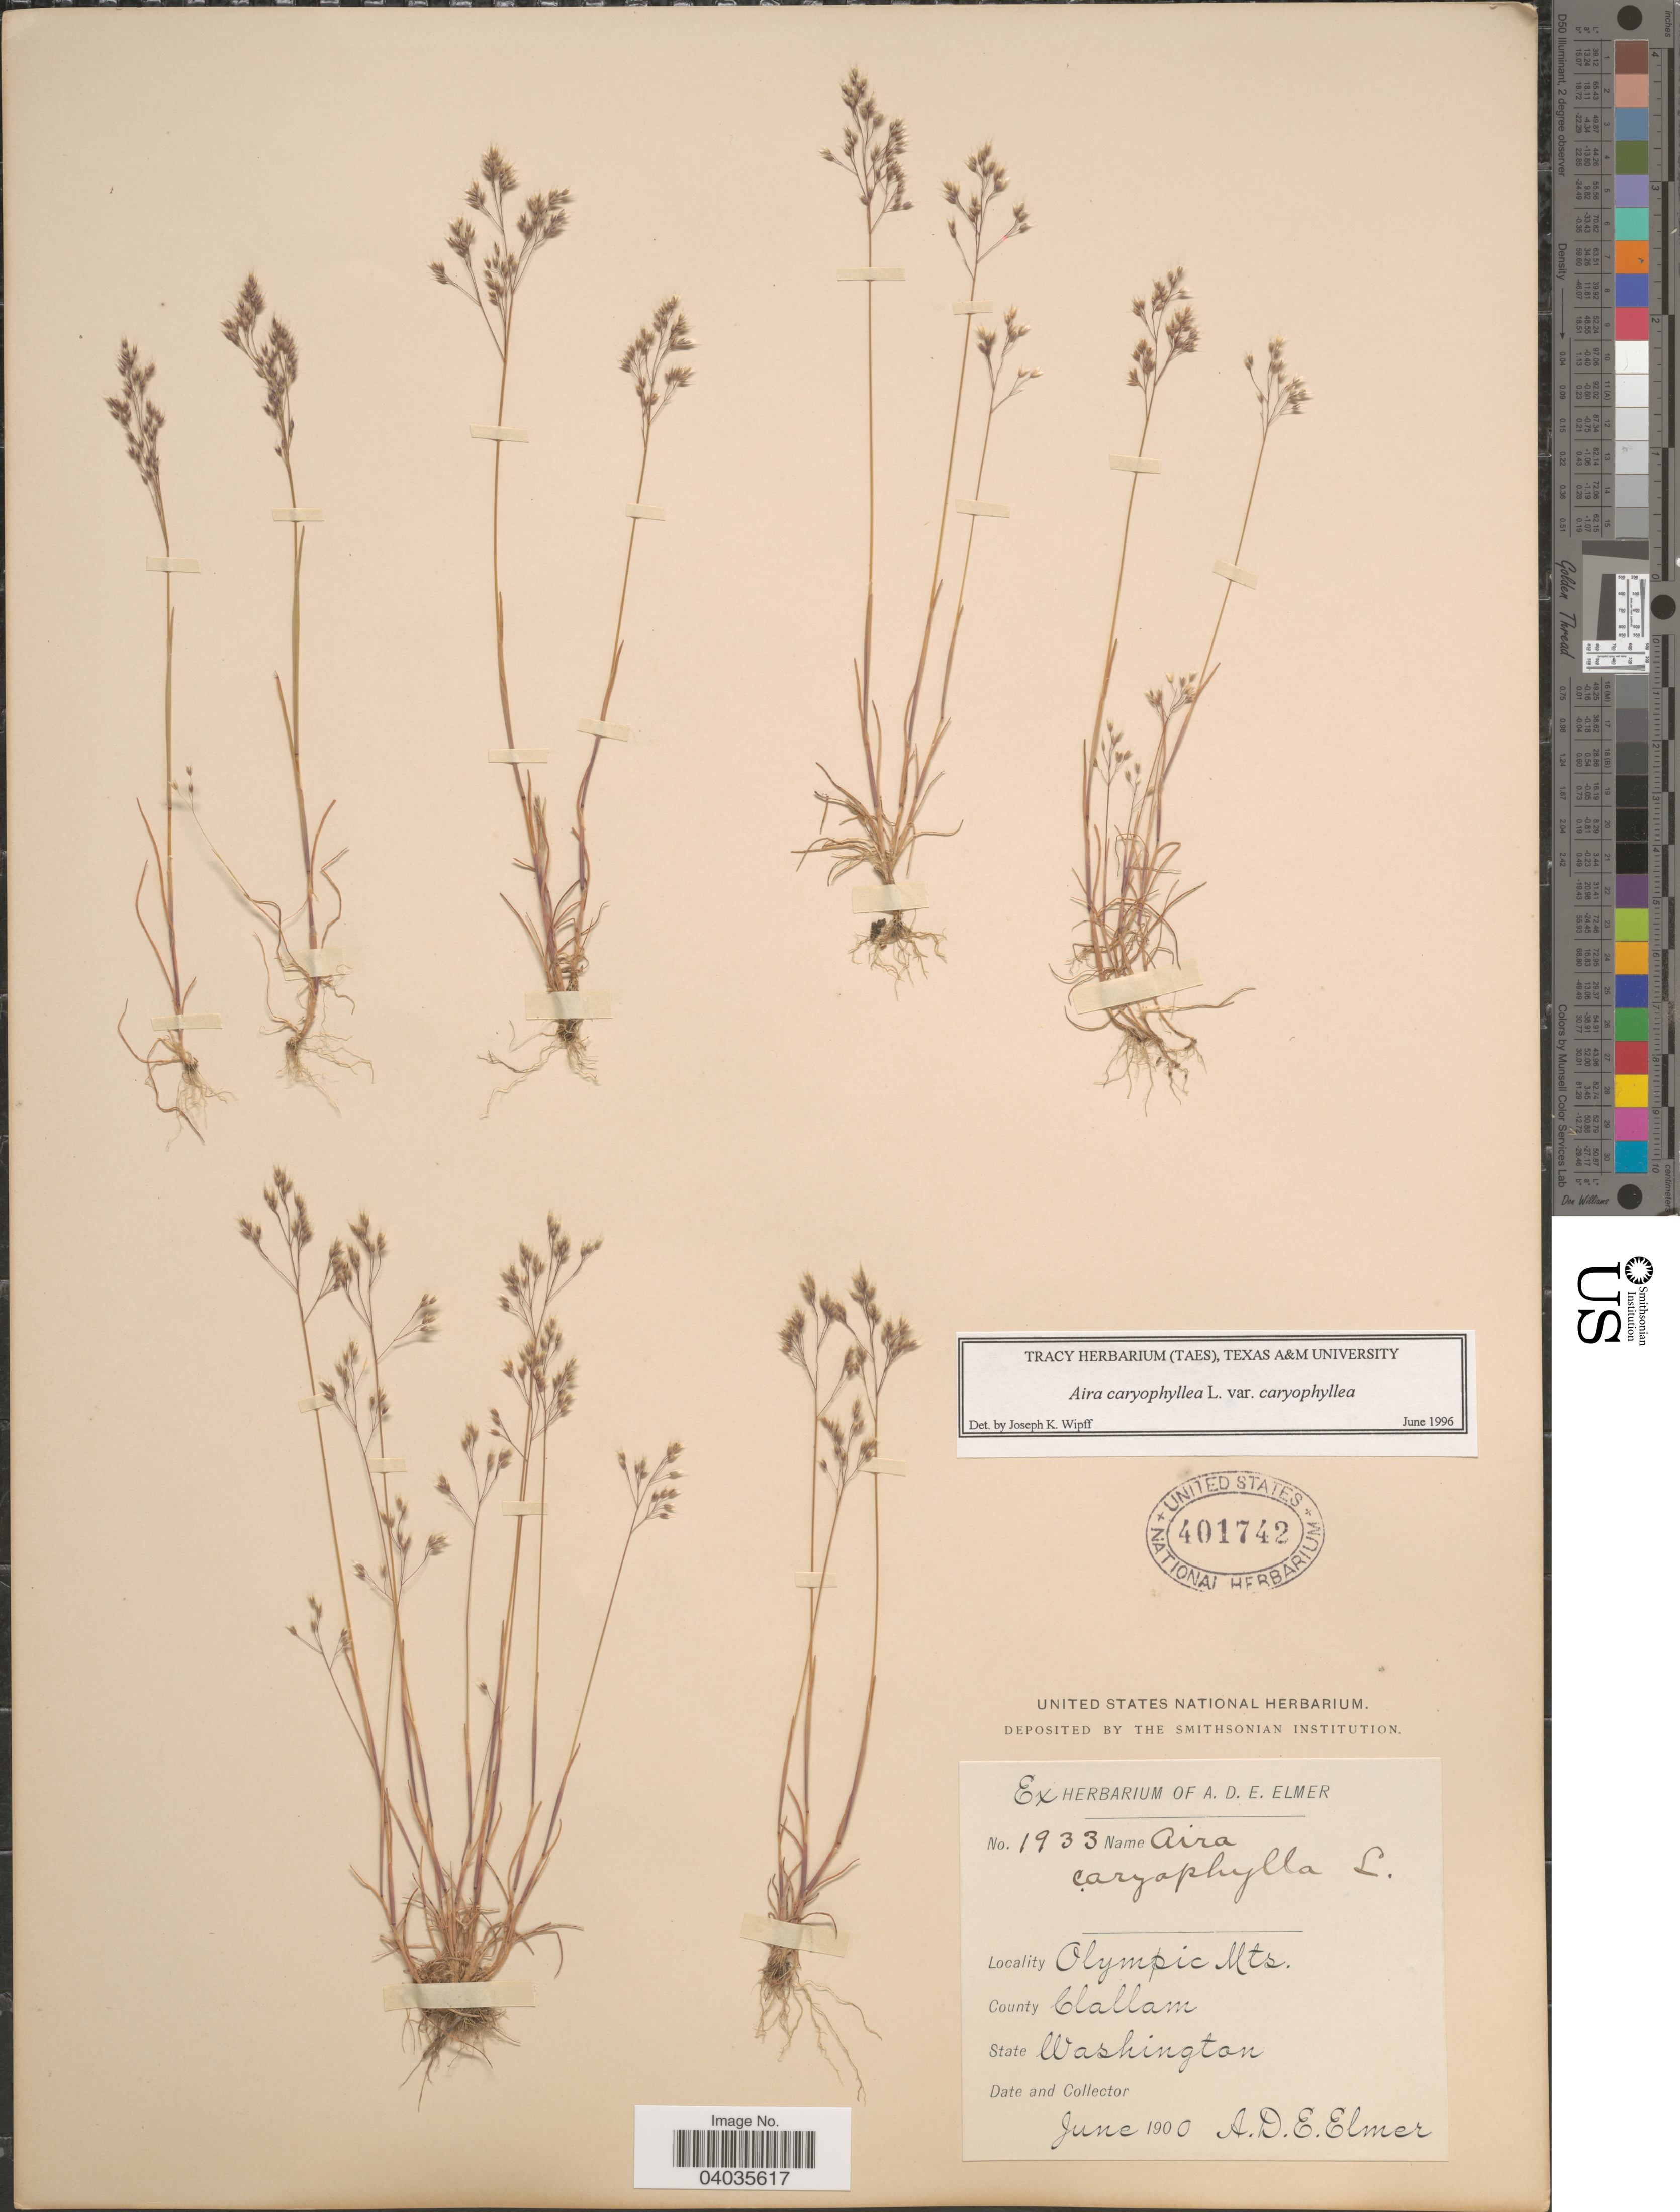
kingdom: Plantae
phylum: Tracheophyta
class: Liliopsida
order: Poales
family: Poaceae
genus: Aira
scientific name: Aira caryophyllea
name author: L.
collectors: A. D. E. Elmer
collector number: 1933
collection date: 1900-06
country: United States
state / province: Washington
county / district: Clallam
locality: Olympic Mts. County Clallam.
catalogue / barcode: US 401742